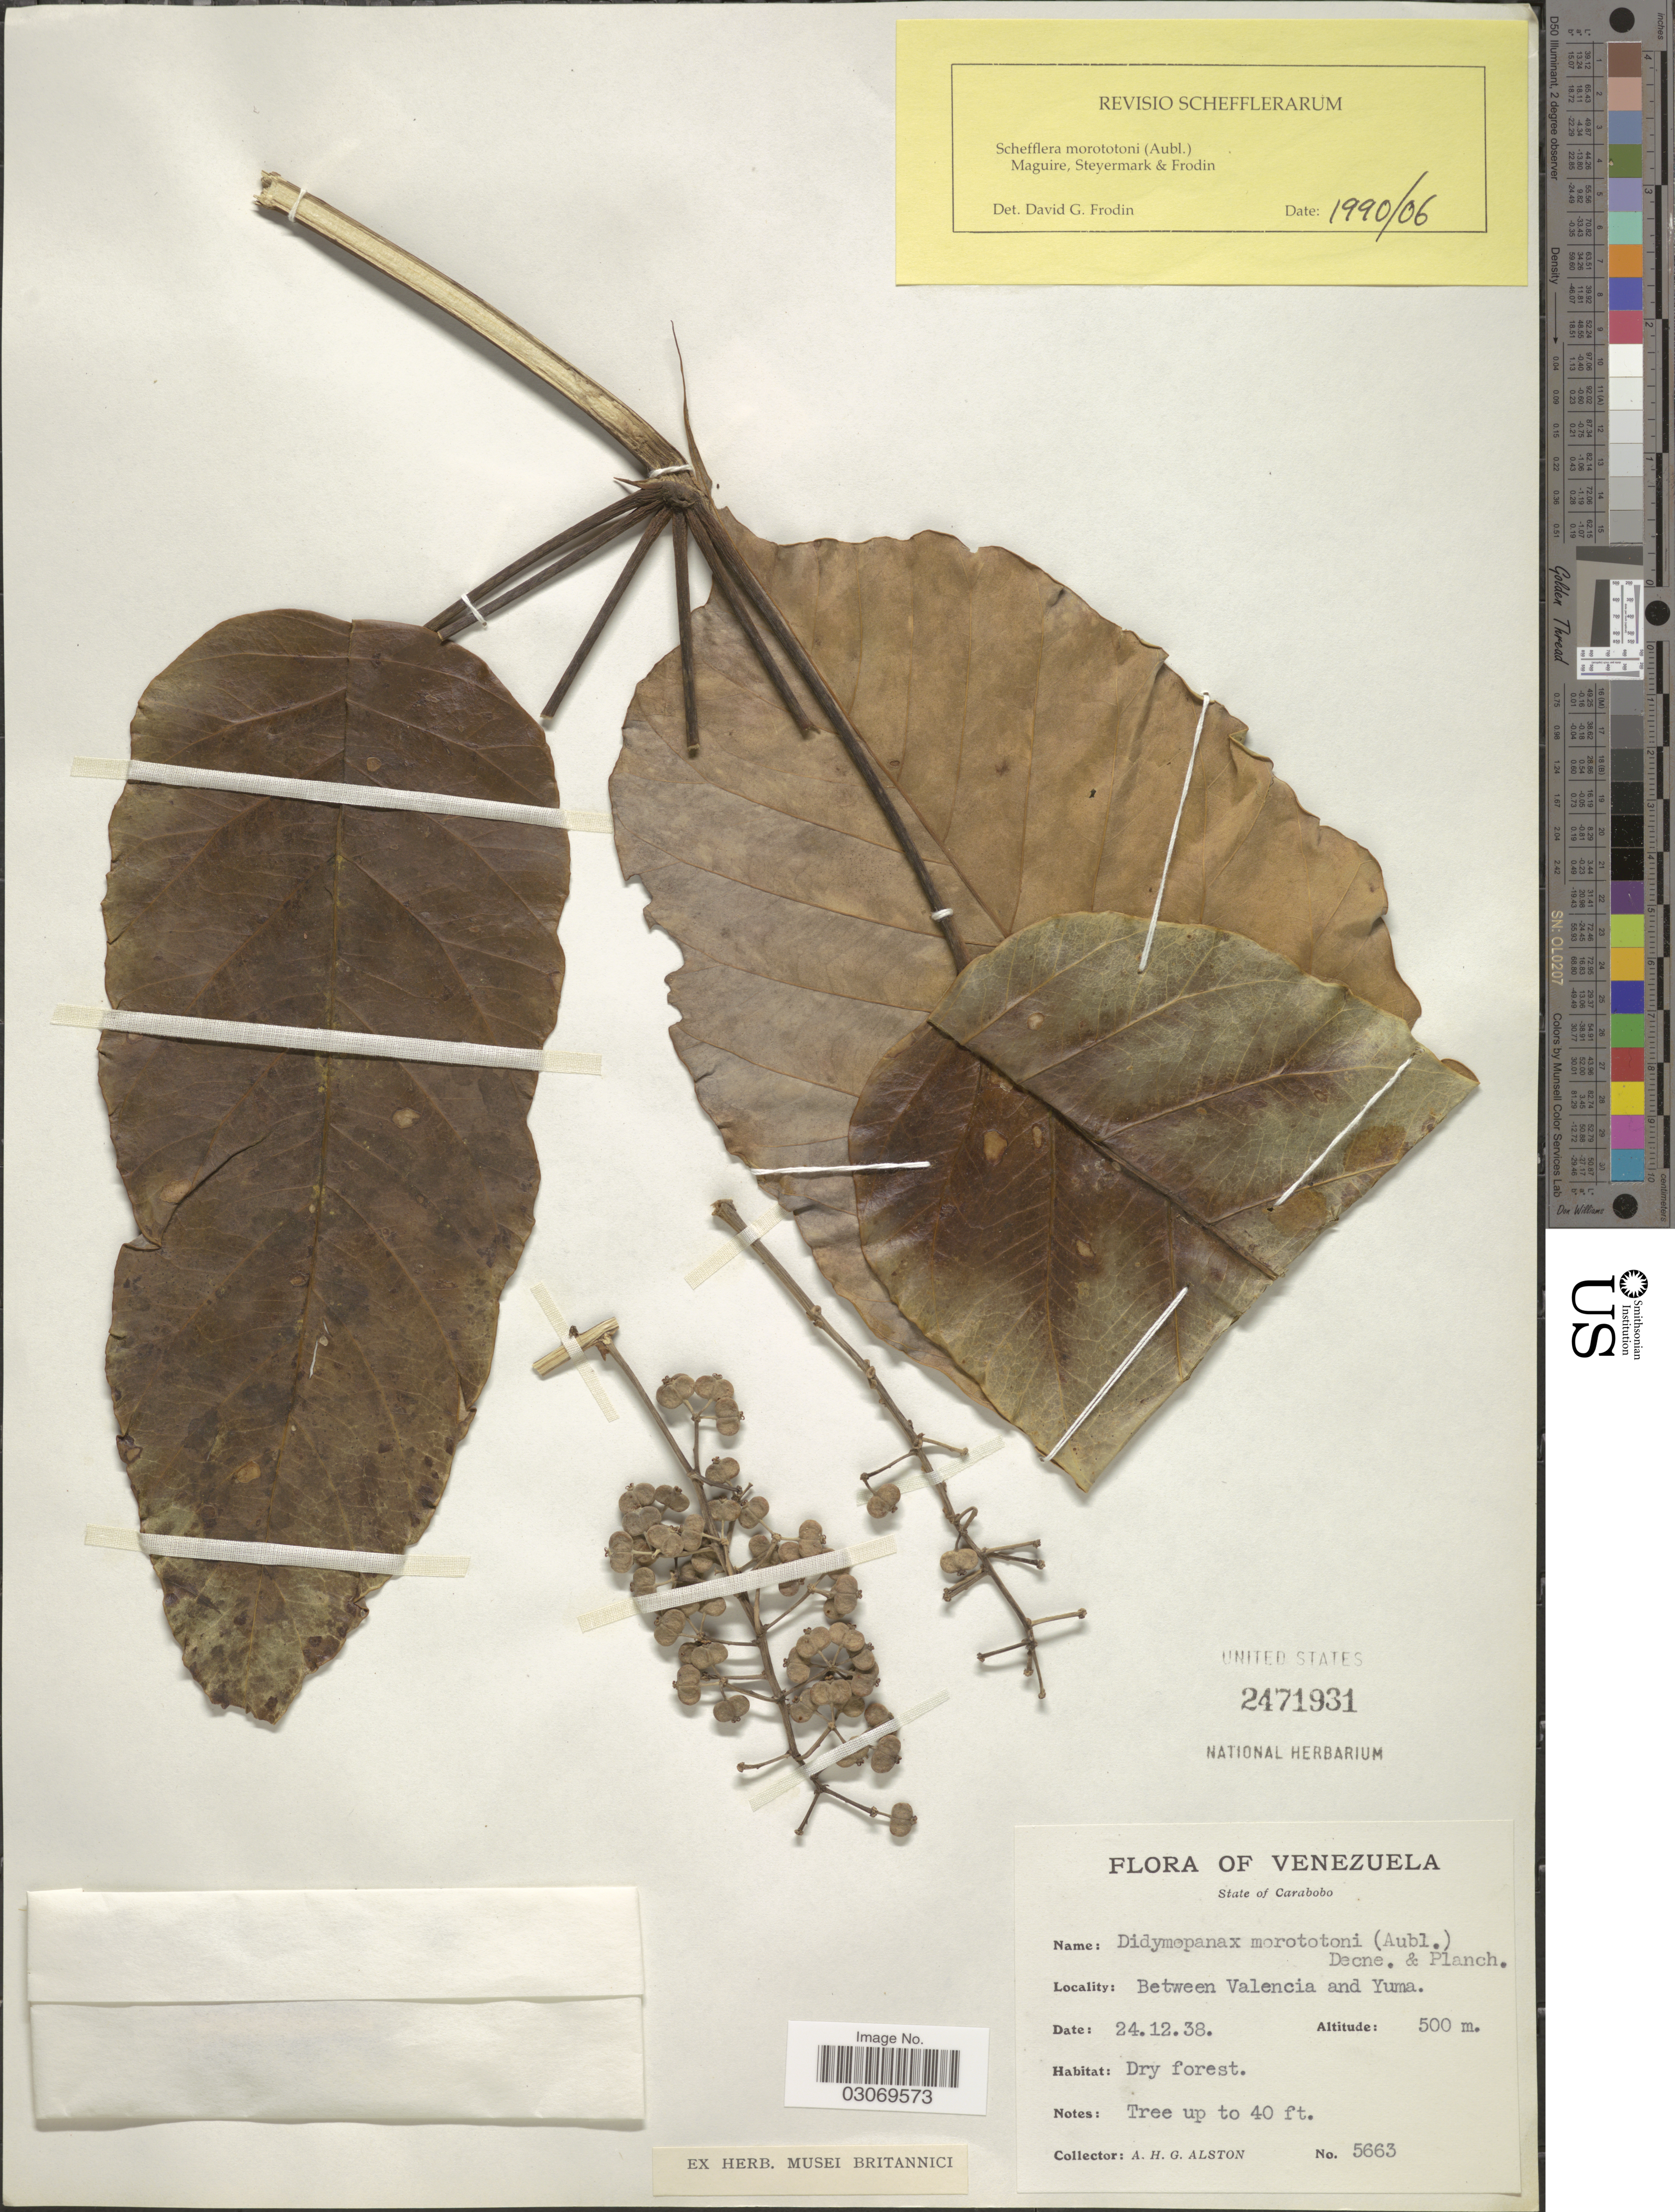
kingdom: Plantae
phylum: Tracheophyta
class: Magnoliopsida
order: Apiales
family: Araliaceae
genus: Schefflera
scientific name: Schefflera morototoni (Aubl.) Maguire, Steyerm. & Frodin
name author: (Aubl.) Maguire et al.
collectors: A. H. Alston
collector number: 5663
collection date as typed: Transcribed d/m/y: 24/12/38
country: Venezuela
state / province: Carabobo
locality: Between Valencia and Yuma.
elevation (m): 500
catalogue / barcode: US 2471931